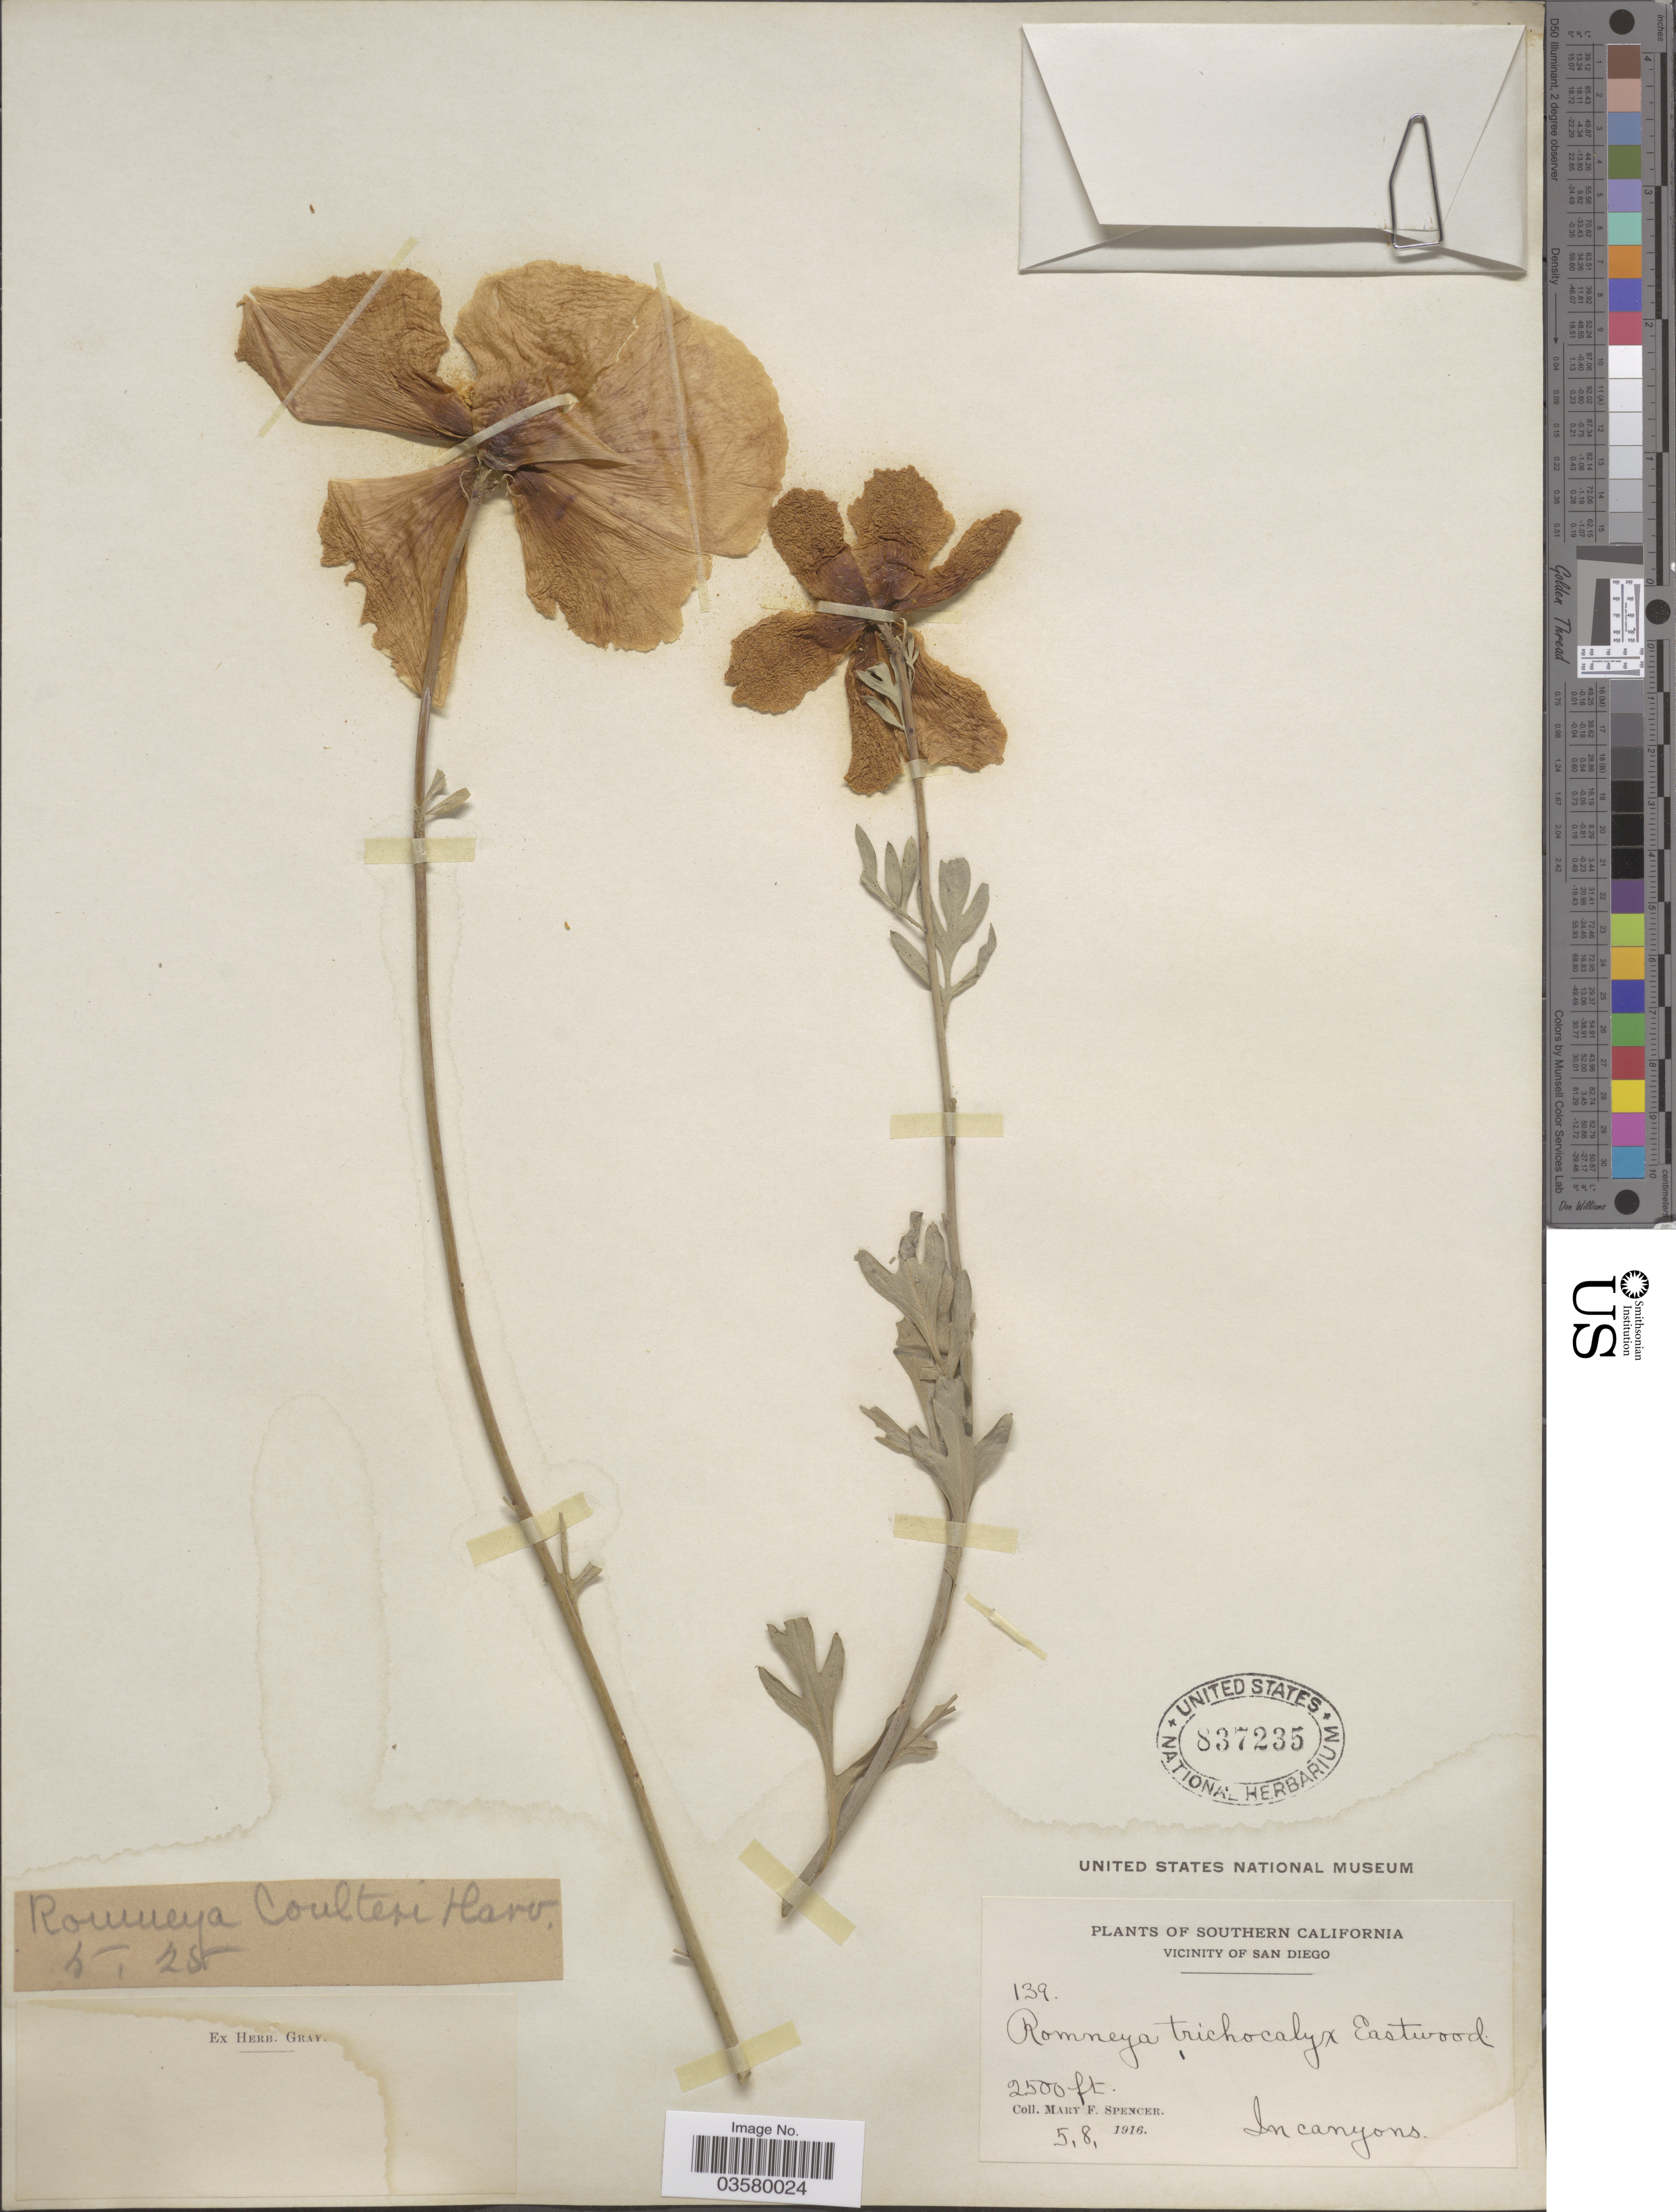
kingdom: Plantae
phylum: Tracheophyta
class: Magnoliopsida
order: Ranunculales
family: Papaveraceae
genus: Romneya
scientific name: Romneya trichocalyx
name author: Eastw.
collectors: M. Spencer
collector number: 139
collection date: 1916-08-05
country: United States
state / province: California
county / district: San Diego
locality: Southern California, Vicinity of San Diego. In canyons.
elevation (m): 762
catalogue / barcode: US 837235